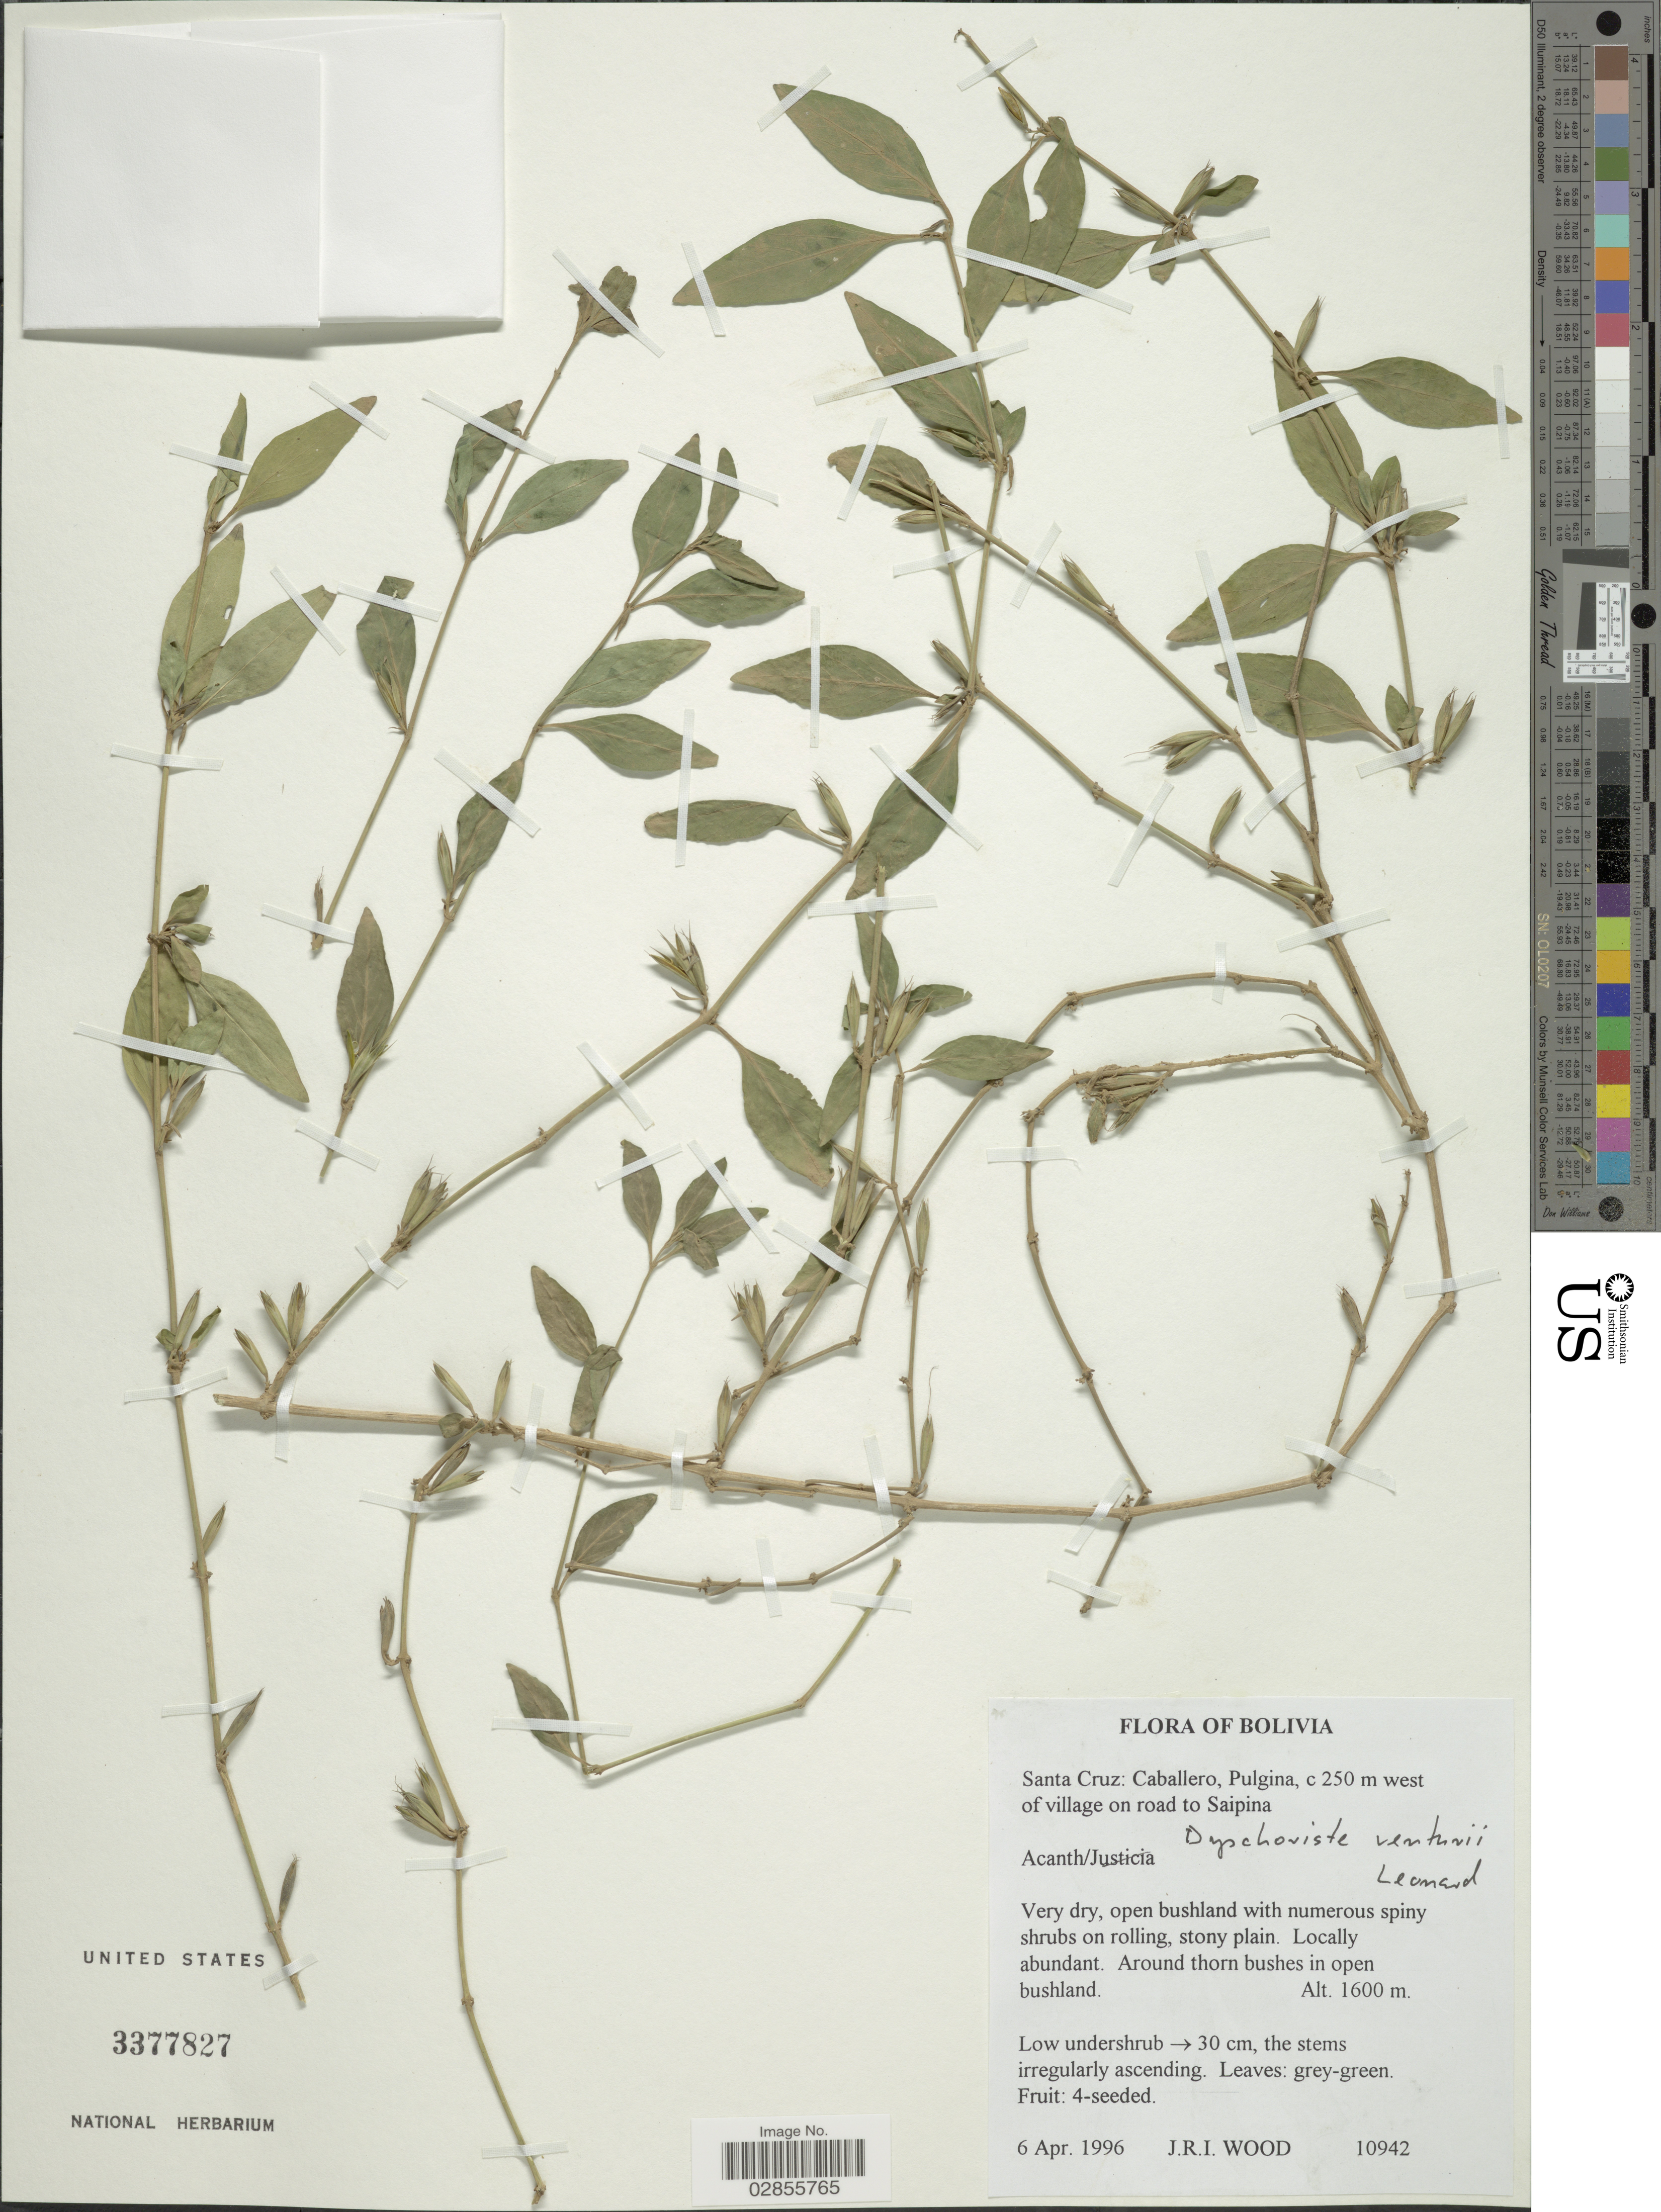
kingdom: Plantae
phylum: Tracheophyta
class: Magnoliopsida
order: Lamiales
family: Acanthaceae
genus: Dyschoriste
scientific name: Dyschoriste venturii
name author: Leonard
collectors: J. R. I. Wood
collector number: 10942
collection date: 1996-04-06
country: Bolivia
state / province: Santa Cruz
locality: Caballero, Pulgina, c 250 m west of village on road to Saipina.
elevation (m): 1600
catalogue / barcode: US 3377827